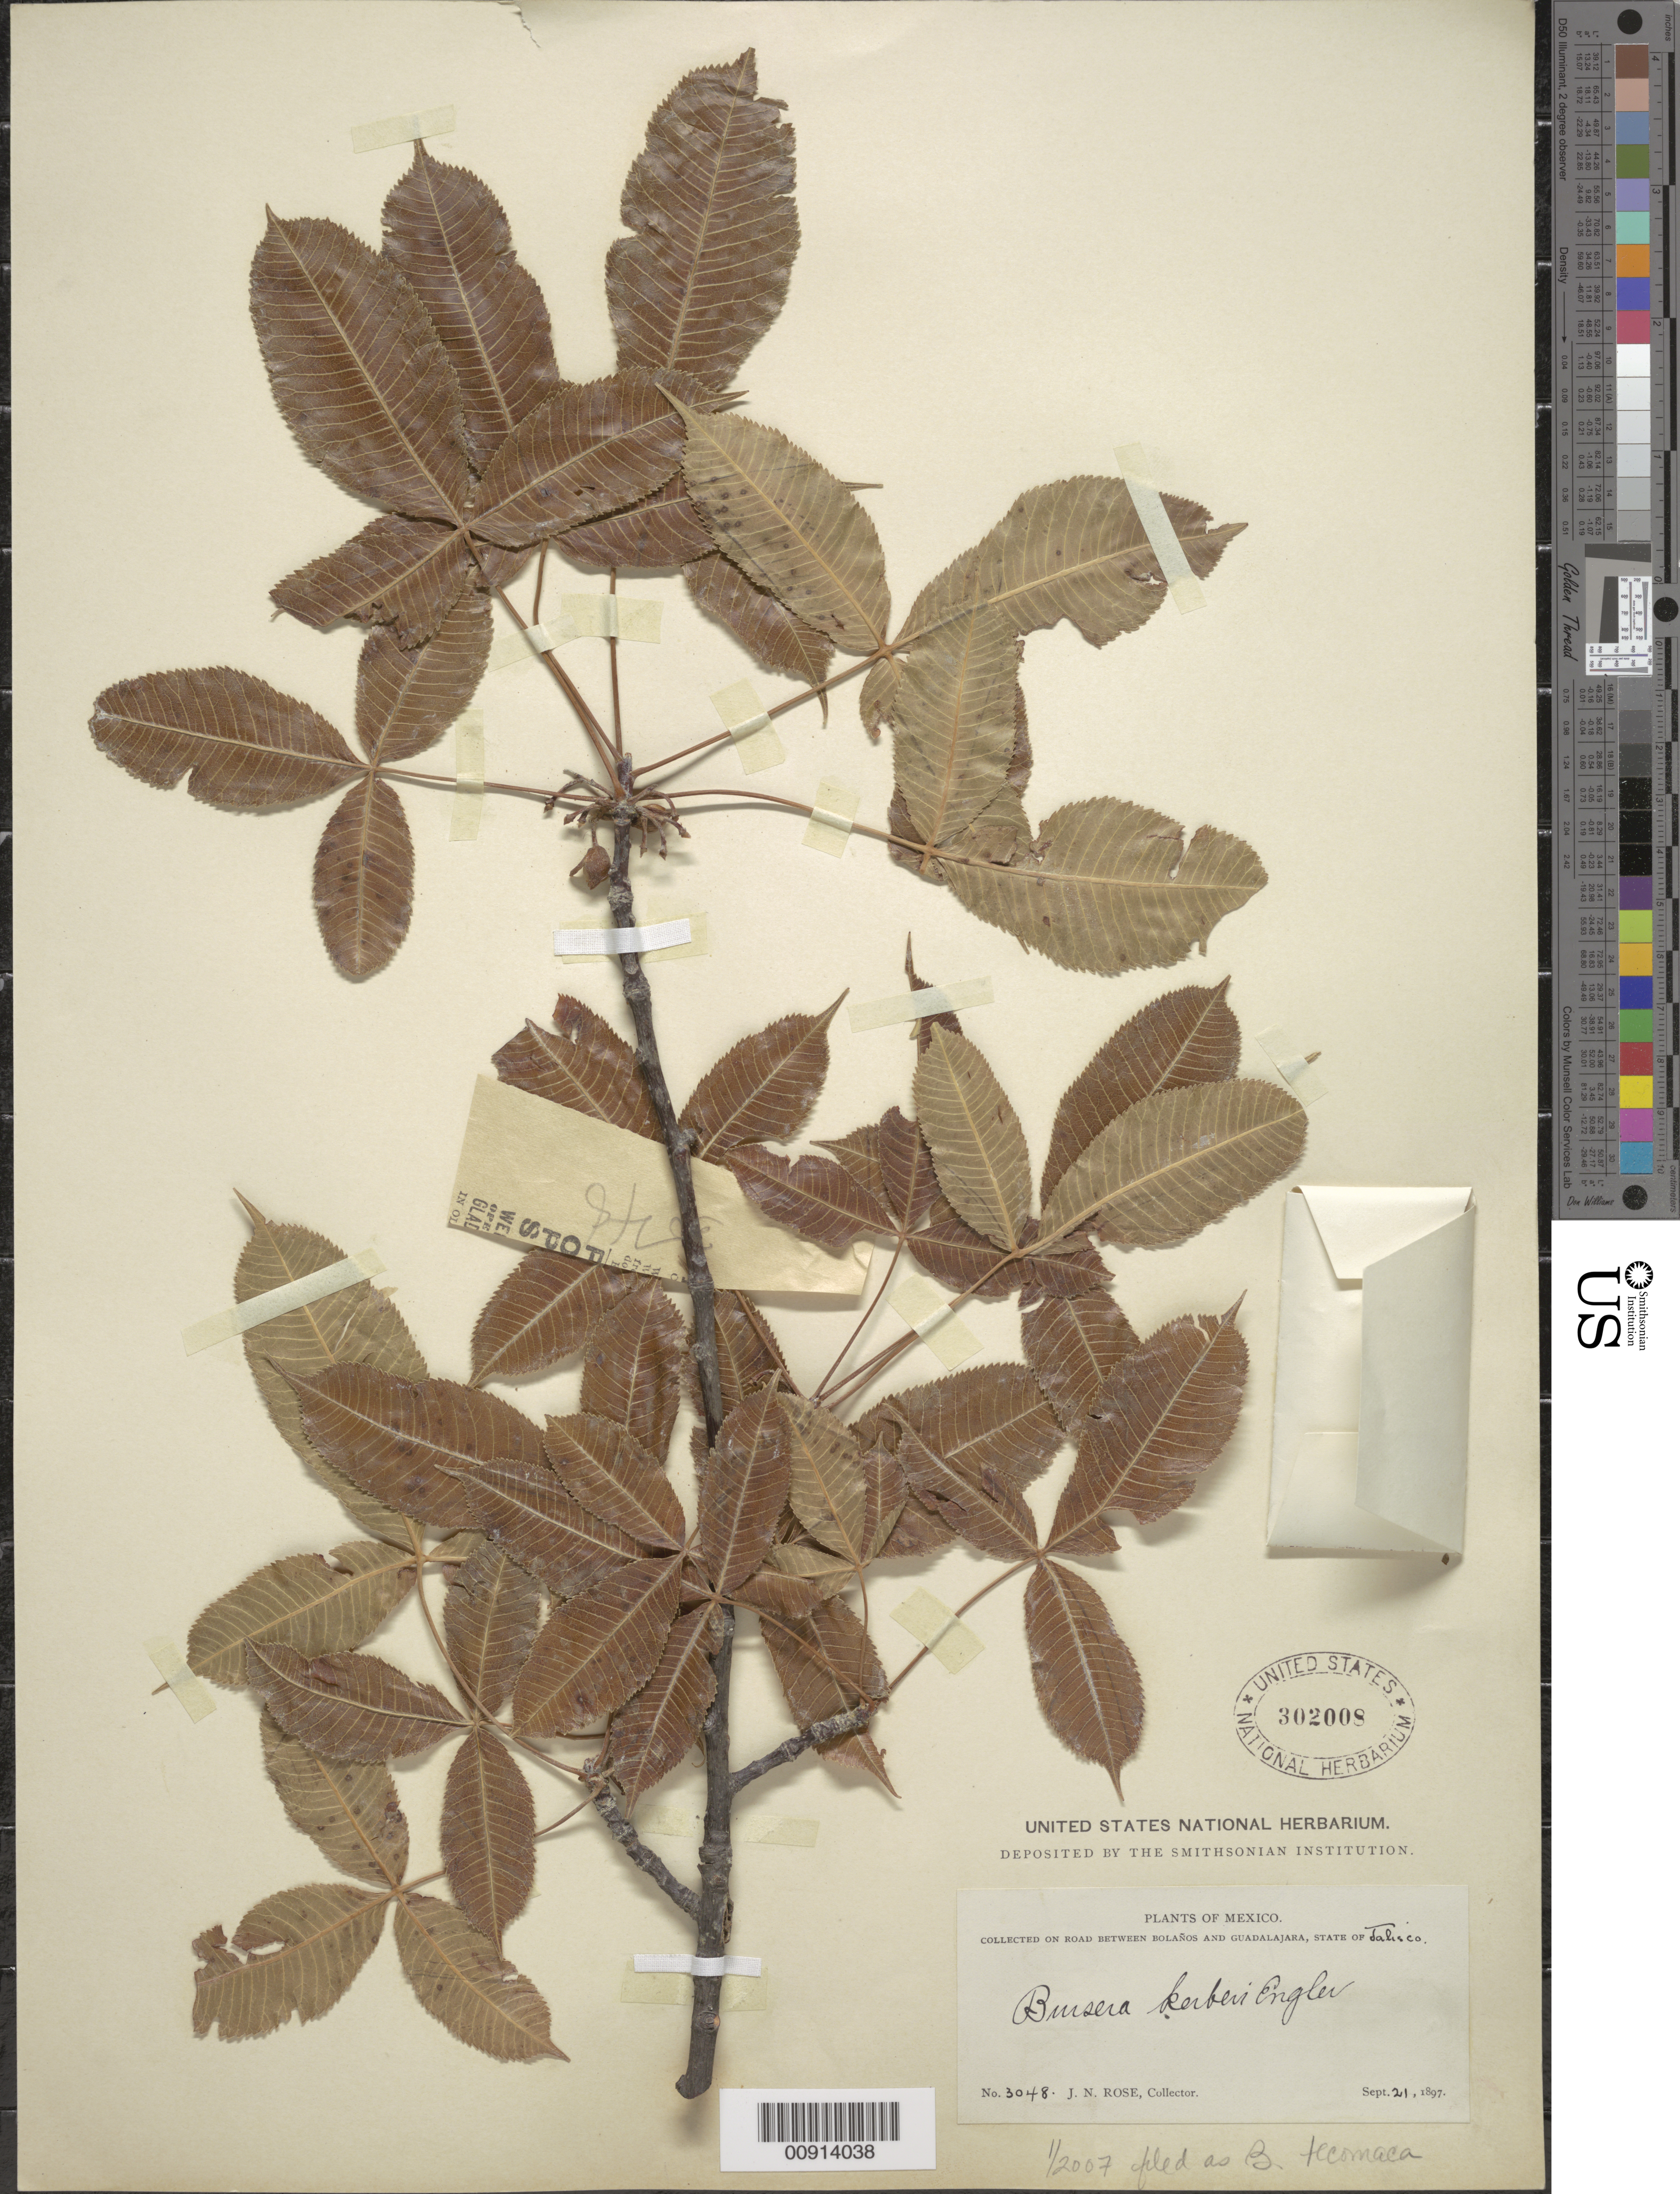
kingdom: Plantae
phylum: Tracheophyta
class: Magnoliopsida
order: Sapindales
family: Burseraceae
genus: Bursera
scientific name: Bursera tecomaca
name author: (Sessé & Moc. ex DC.) Standl.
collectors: J. N. Rose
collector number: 3048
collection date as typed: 21 Sep 1897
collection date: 1897-09-21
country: Mexico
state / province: Jalisco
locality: On Road between Bolaños and Guadalajara, State of Jalisco.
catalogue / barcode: US 302008